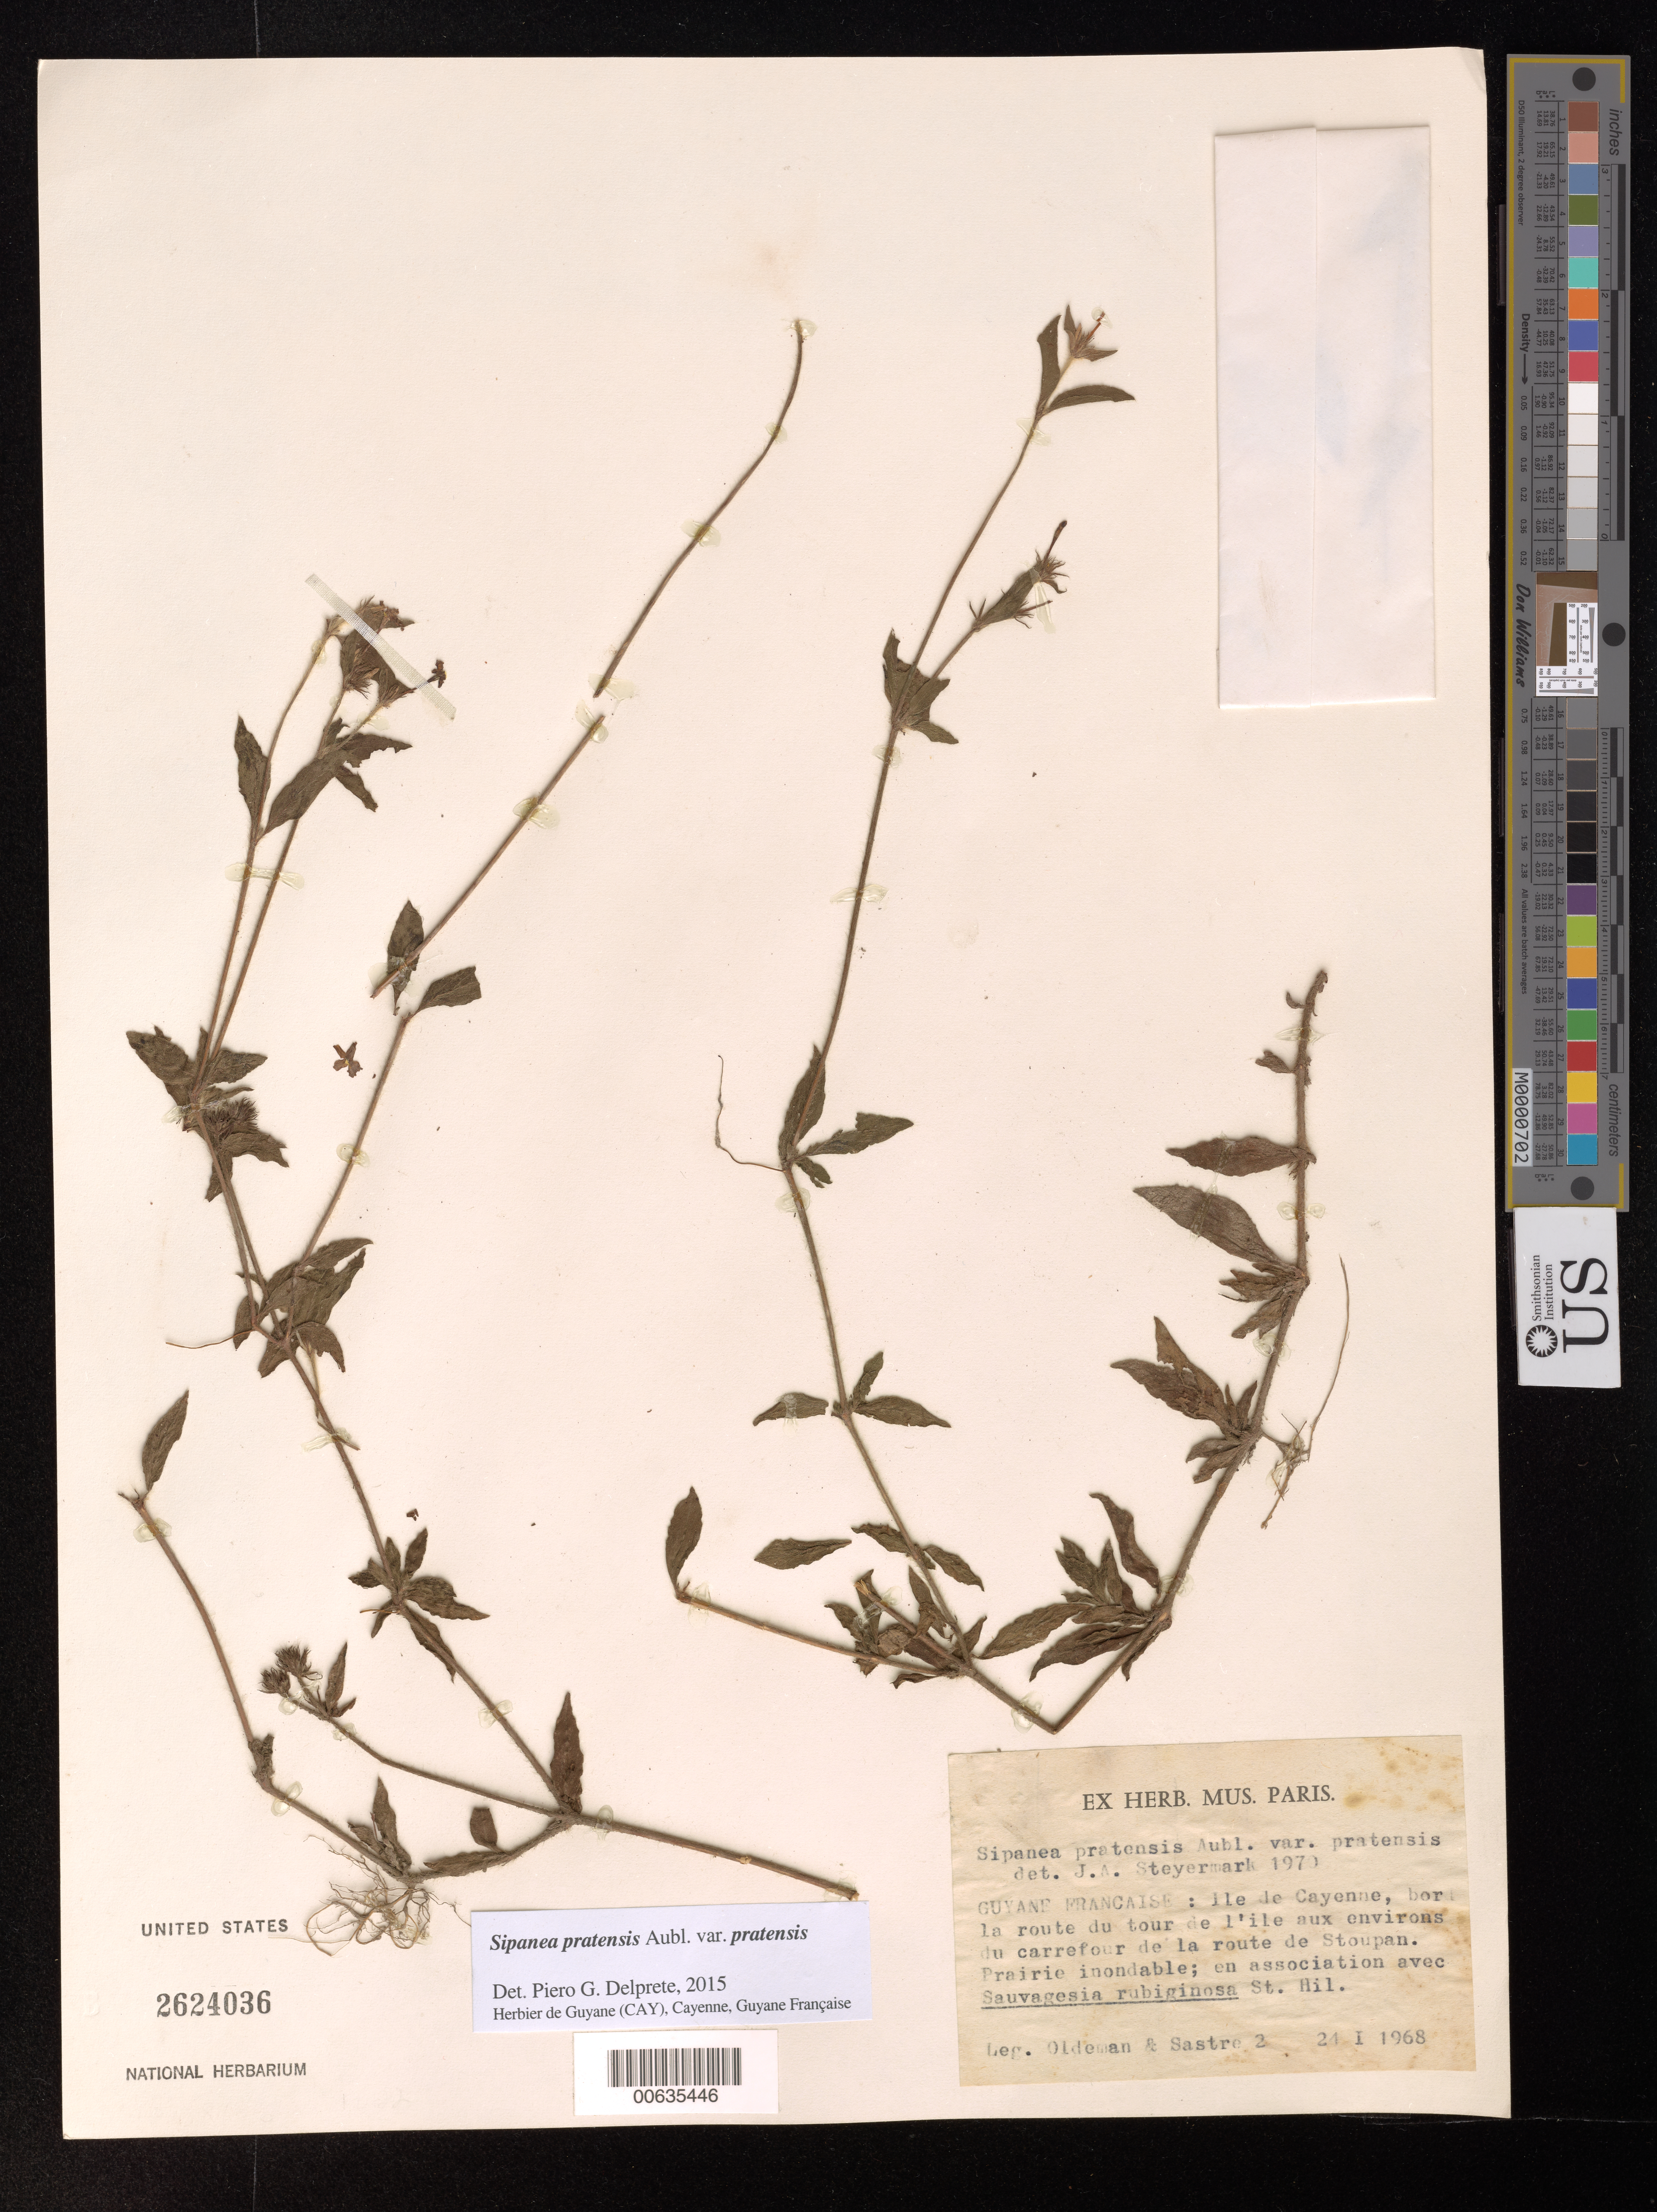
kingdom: Plantae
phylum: Tracheophyta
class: Magnoliopsida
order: Gentianales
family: Rubiaceae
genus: Sipanea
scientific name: Sipanea pratensis var. pratensis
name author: Aubl.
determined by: Steyermark, Julian A., (VEN)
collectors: R. Oldeman & C. H. L. Sastre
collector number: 2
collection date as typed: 24-Jan-68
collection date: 1968-01-24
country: French Guiana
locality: Ile de Cayenne, route de Stoupan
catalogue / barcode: US 2624036